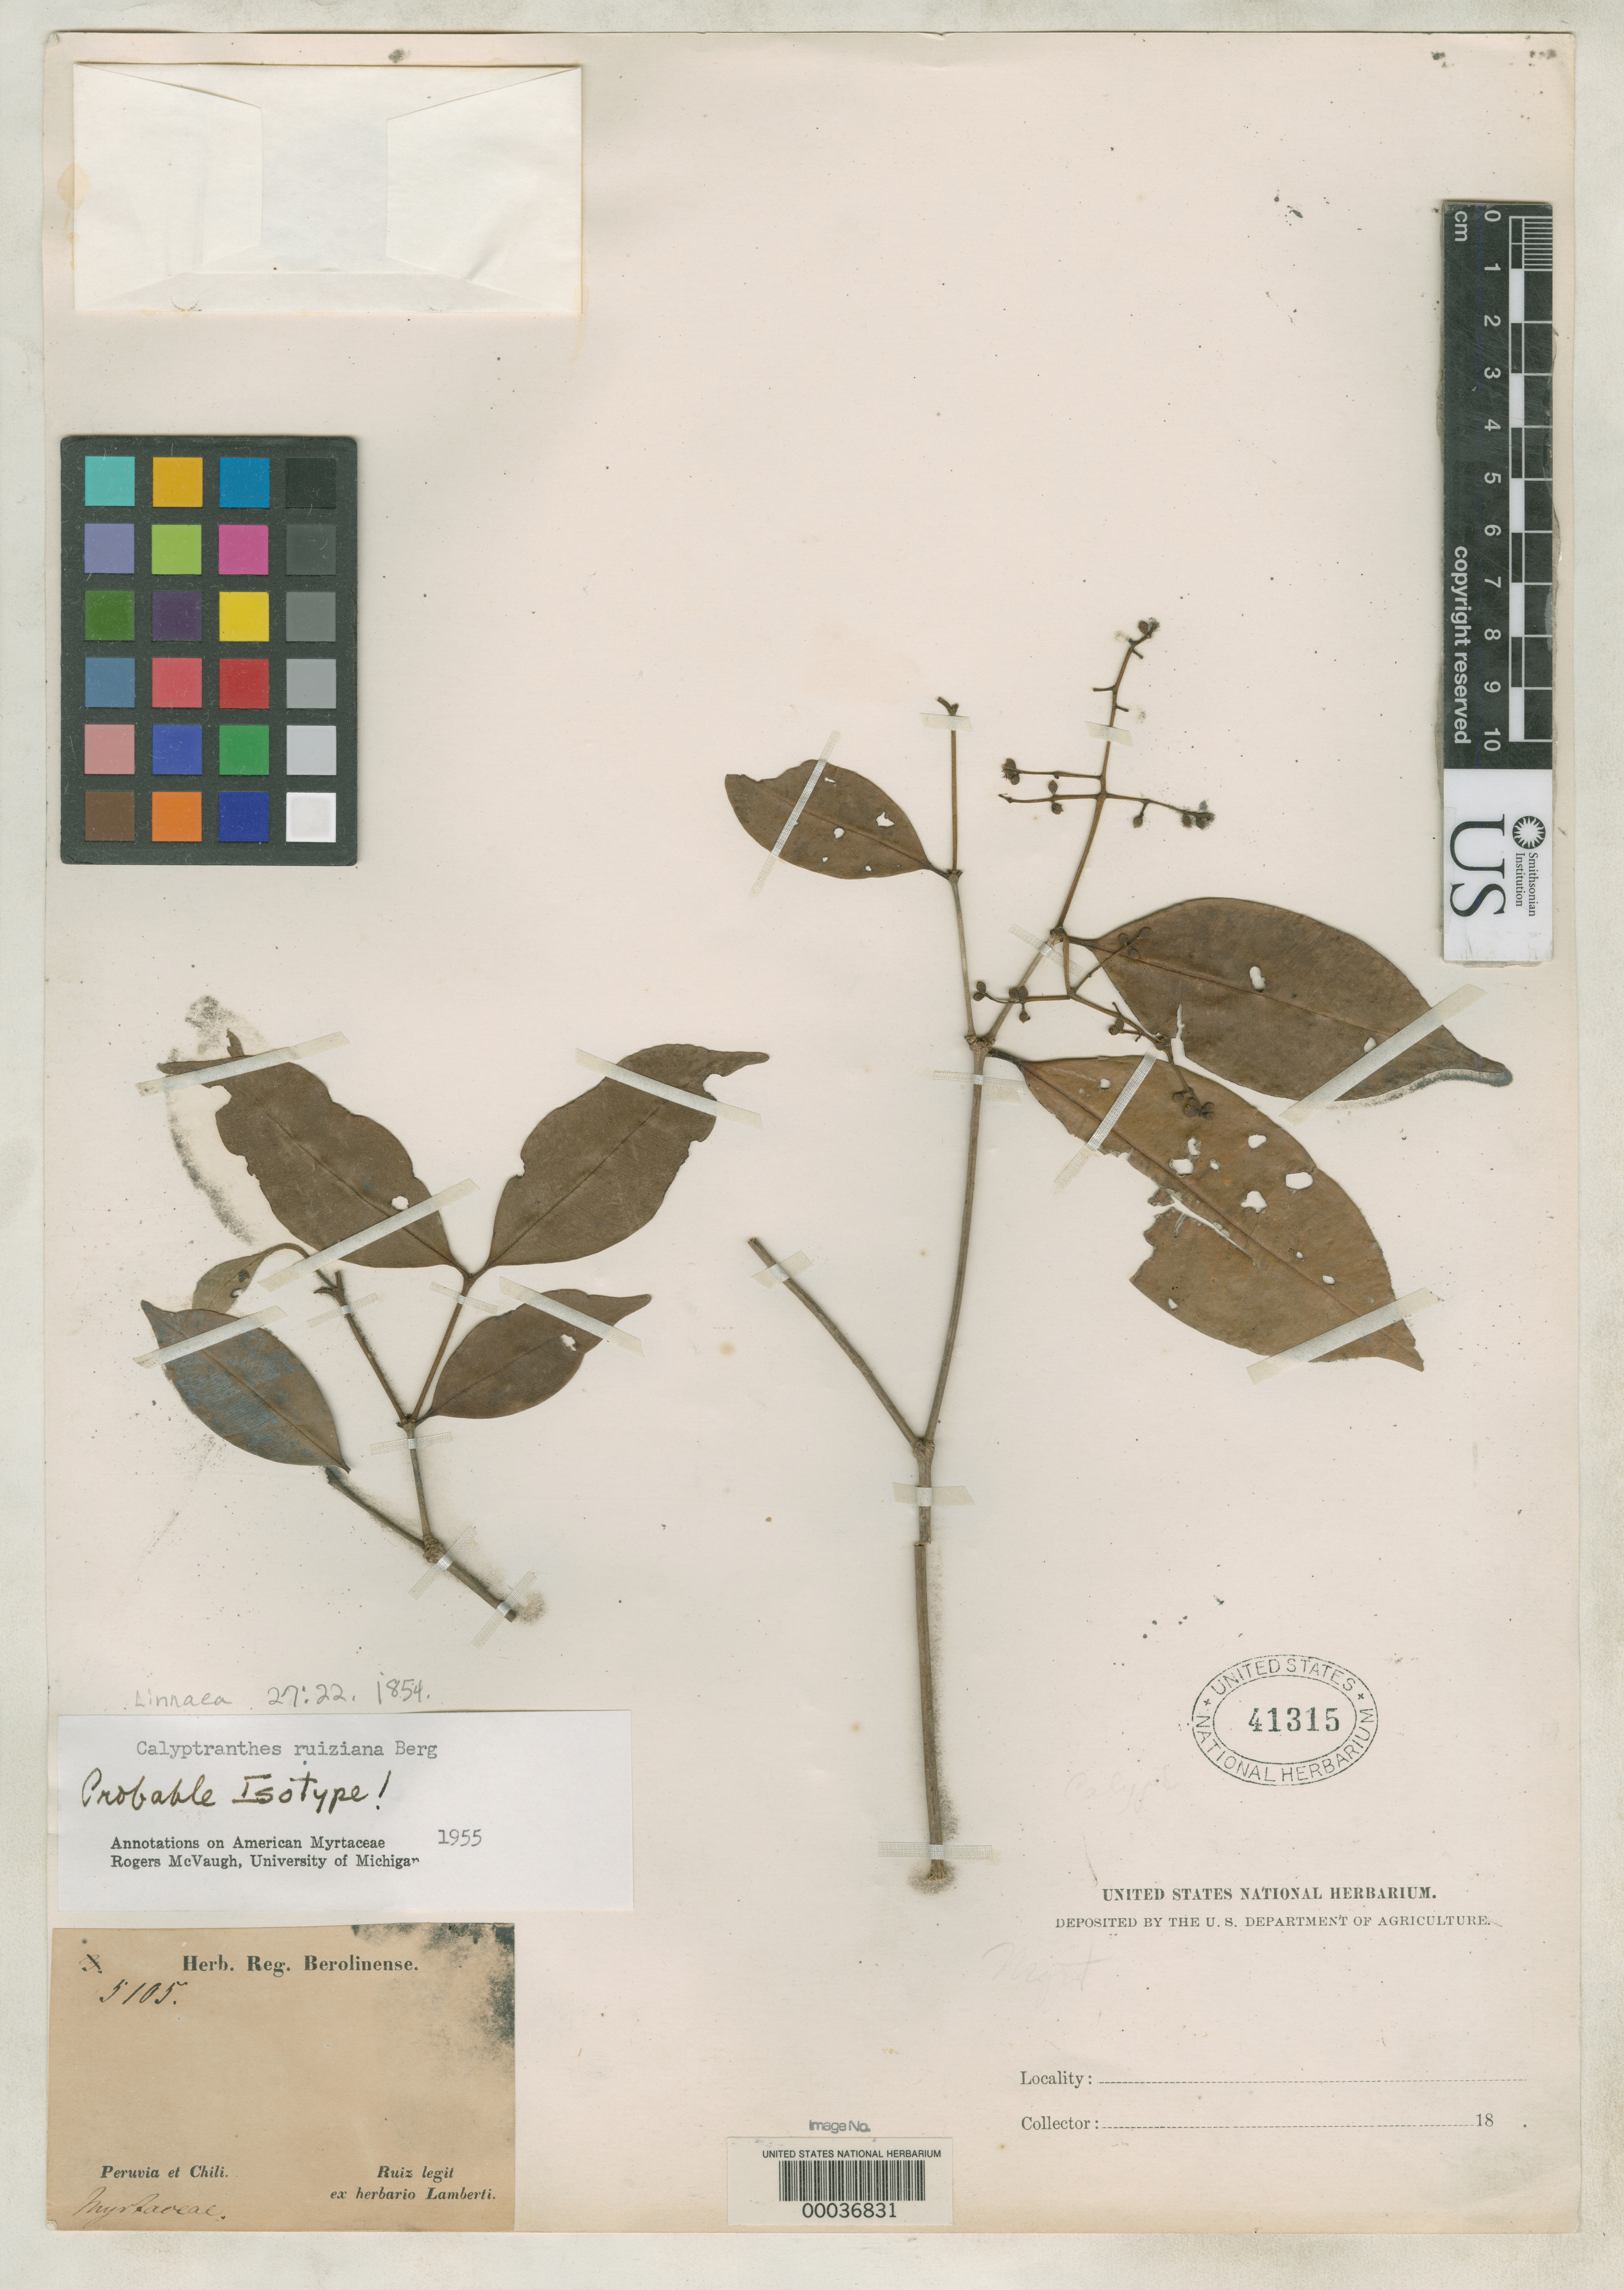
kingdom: Plantae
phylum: Tracheophyta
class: Magnoliopsida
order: Myrtales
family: Myrtaceae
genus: Calyptranthes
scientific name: Calyptranthes ruiziana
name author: O. Berg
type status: Possible Isotype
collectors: H. Ruiz López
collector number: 5105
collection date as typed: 18--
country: Chile / Peru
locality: Peru, also Chile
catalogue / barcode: US 41315